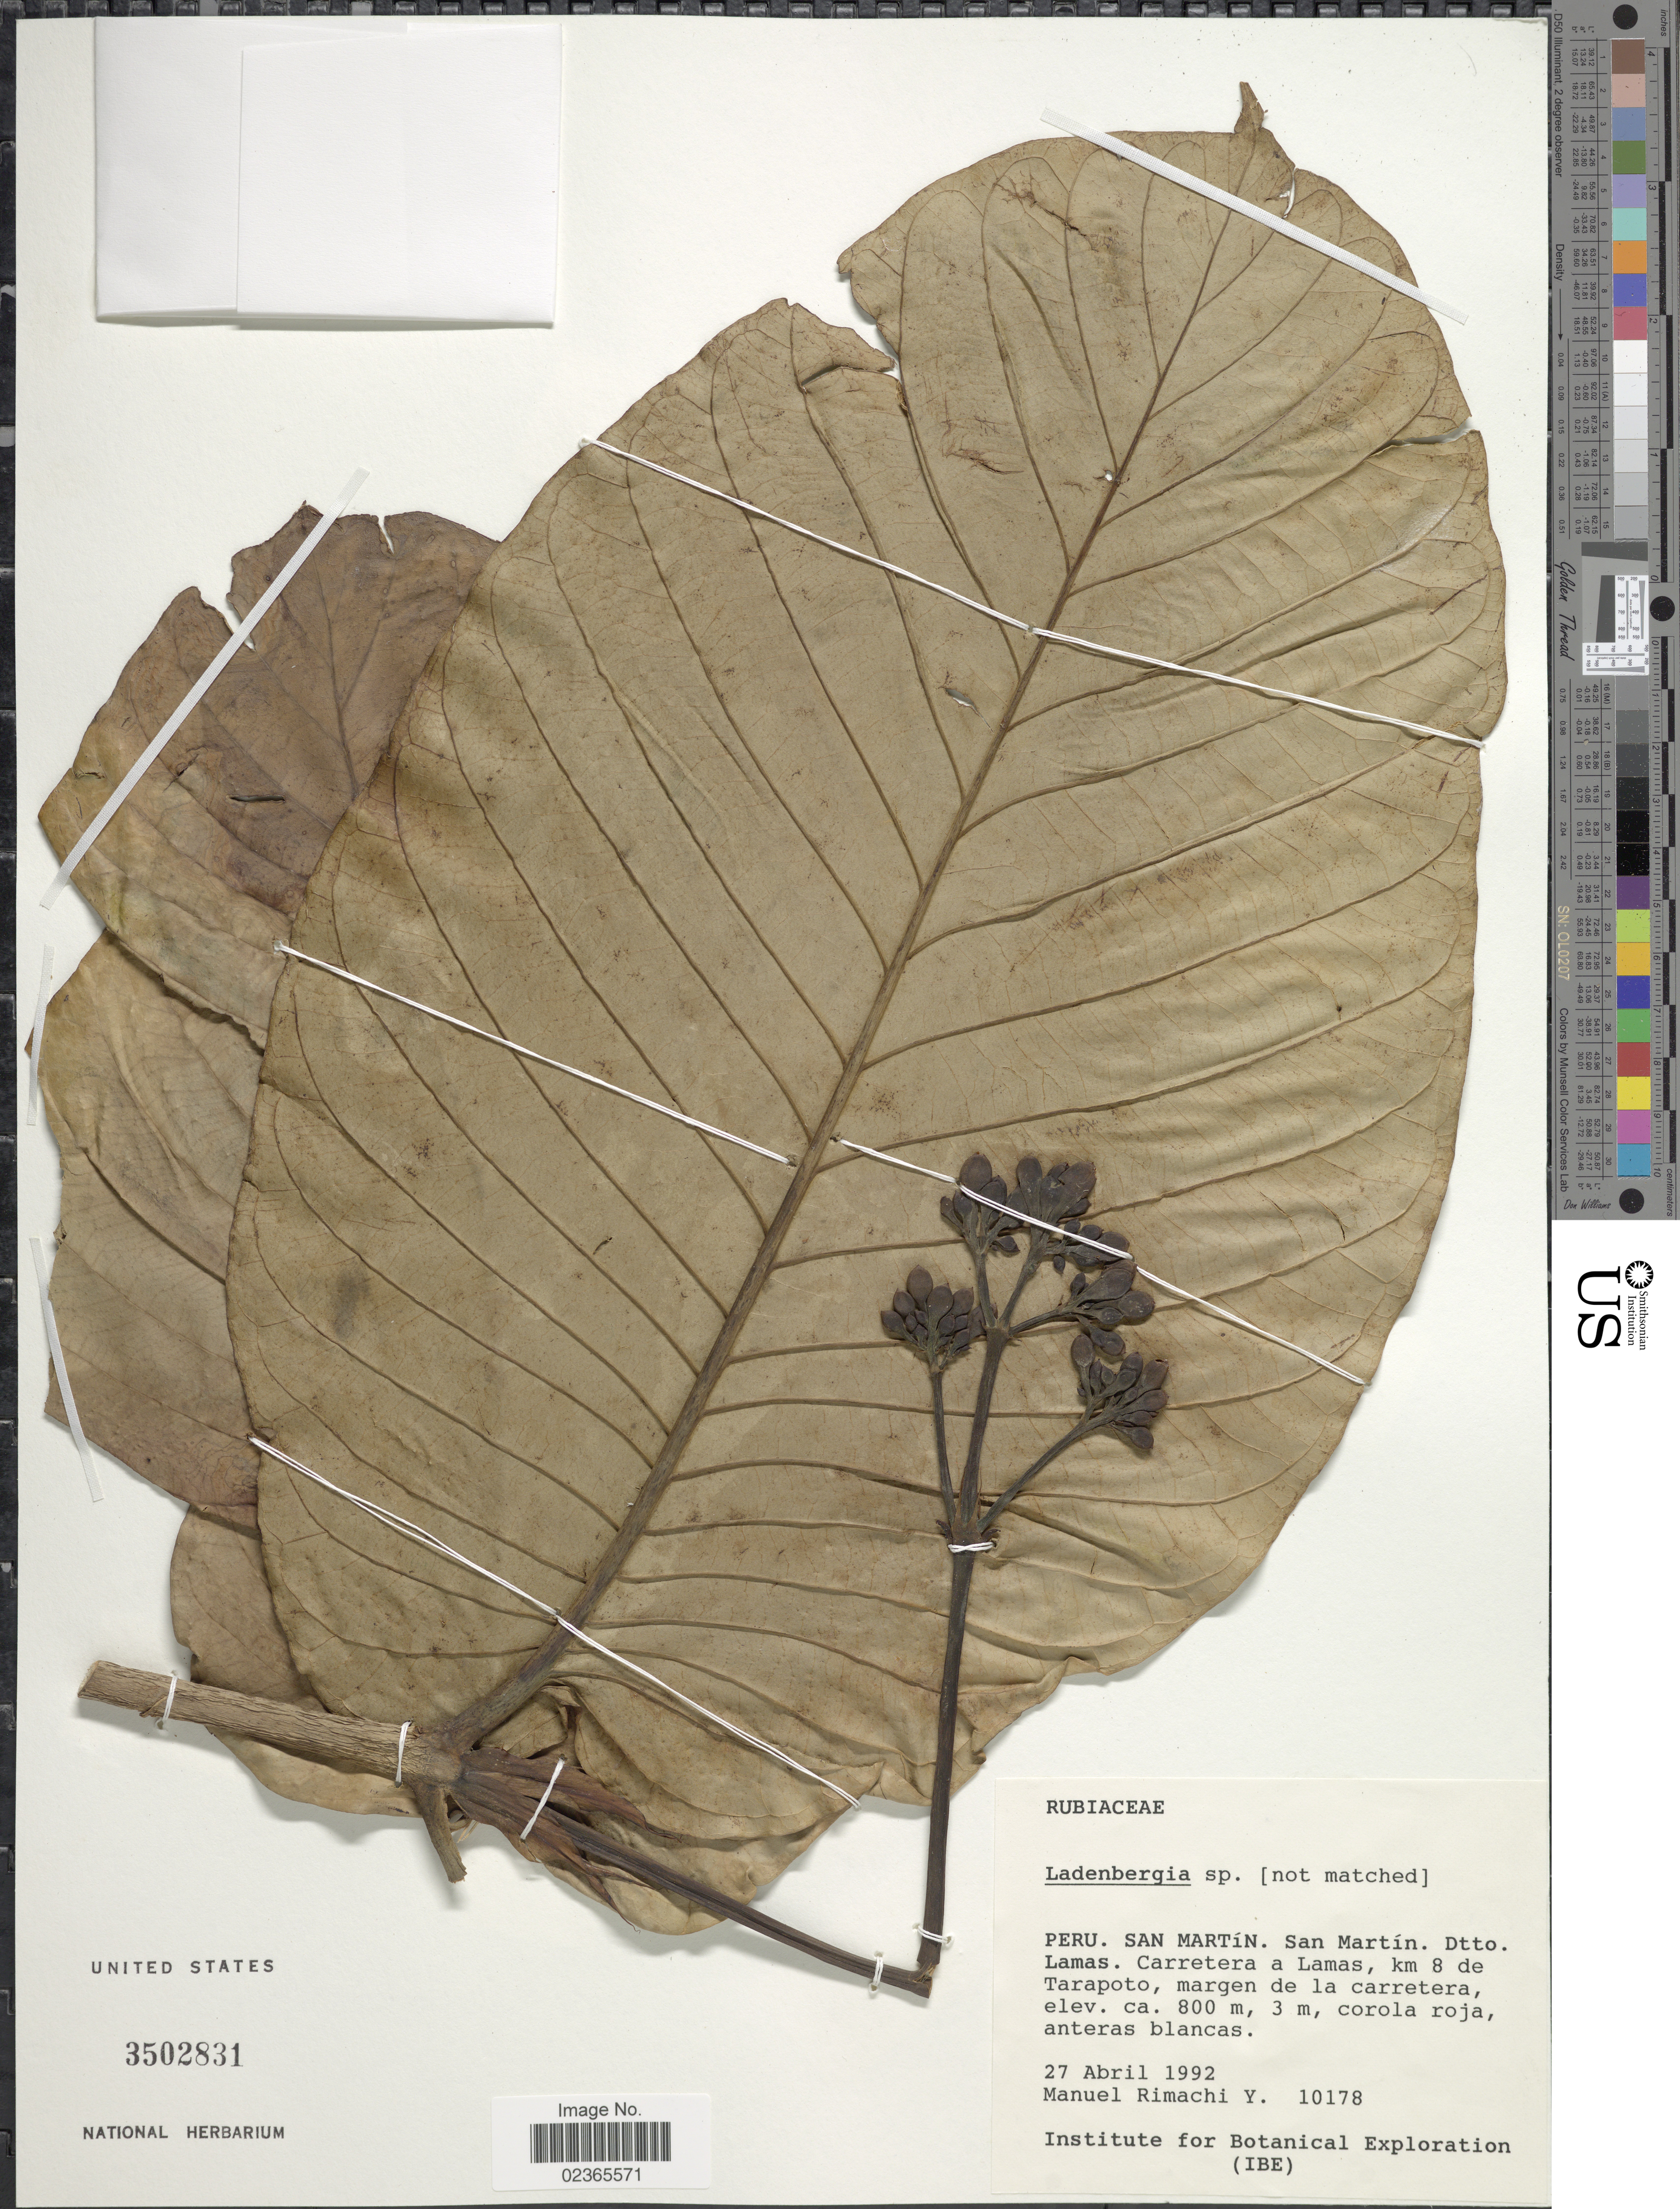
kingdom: Plantae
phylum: Tracheophyta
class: Magnoliopsida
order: Gentianales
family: Rubiaceae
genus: Ladenbergia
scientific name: Ladenbergia sp.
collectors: M. Rimachi Y.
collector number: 10178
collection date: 1992-04-27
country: Peru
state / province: San Martín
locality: San Martin, Dtto. Lamas. Carretera a Lamas, km 8 de Tarapoto, margen de la carretera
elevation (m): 800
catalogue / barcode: US 3502831